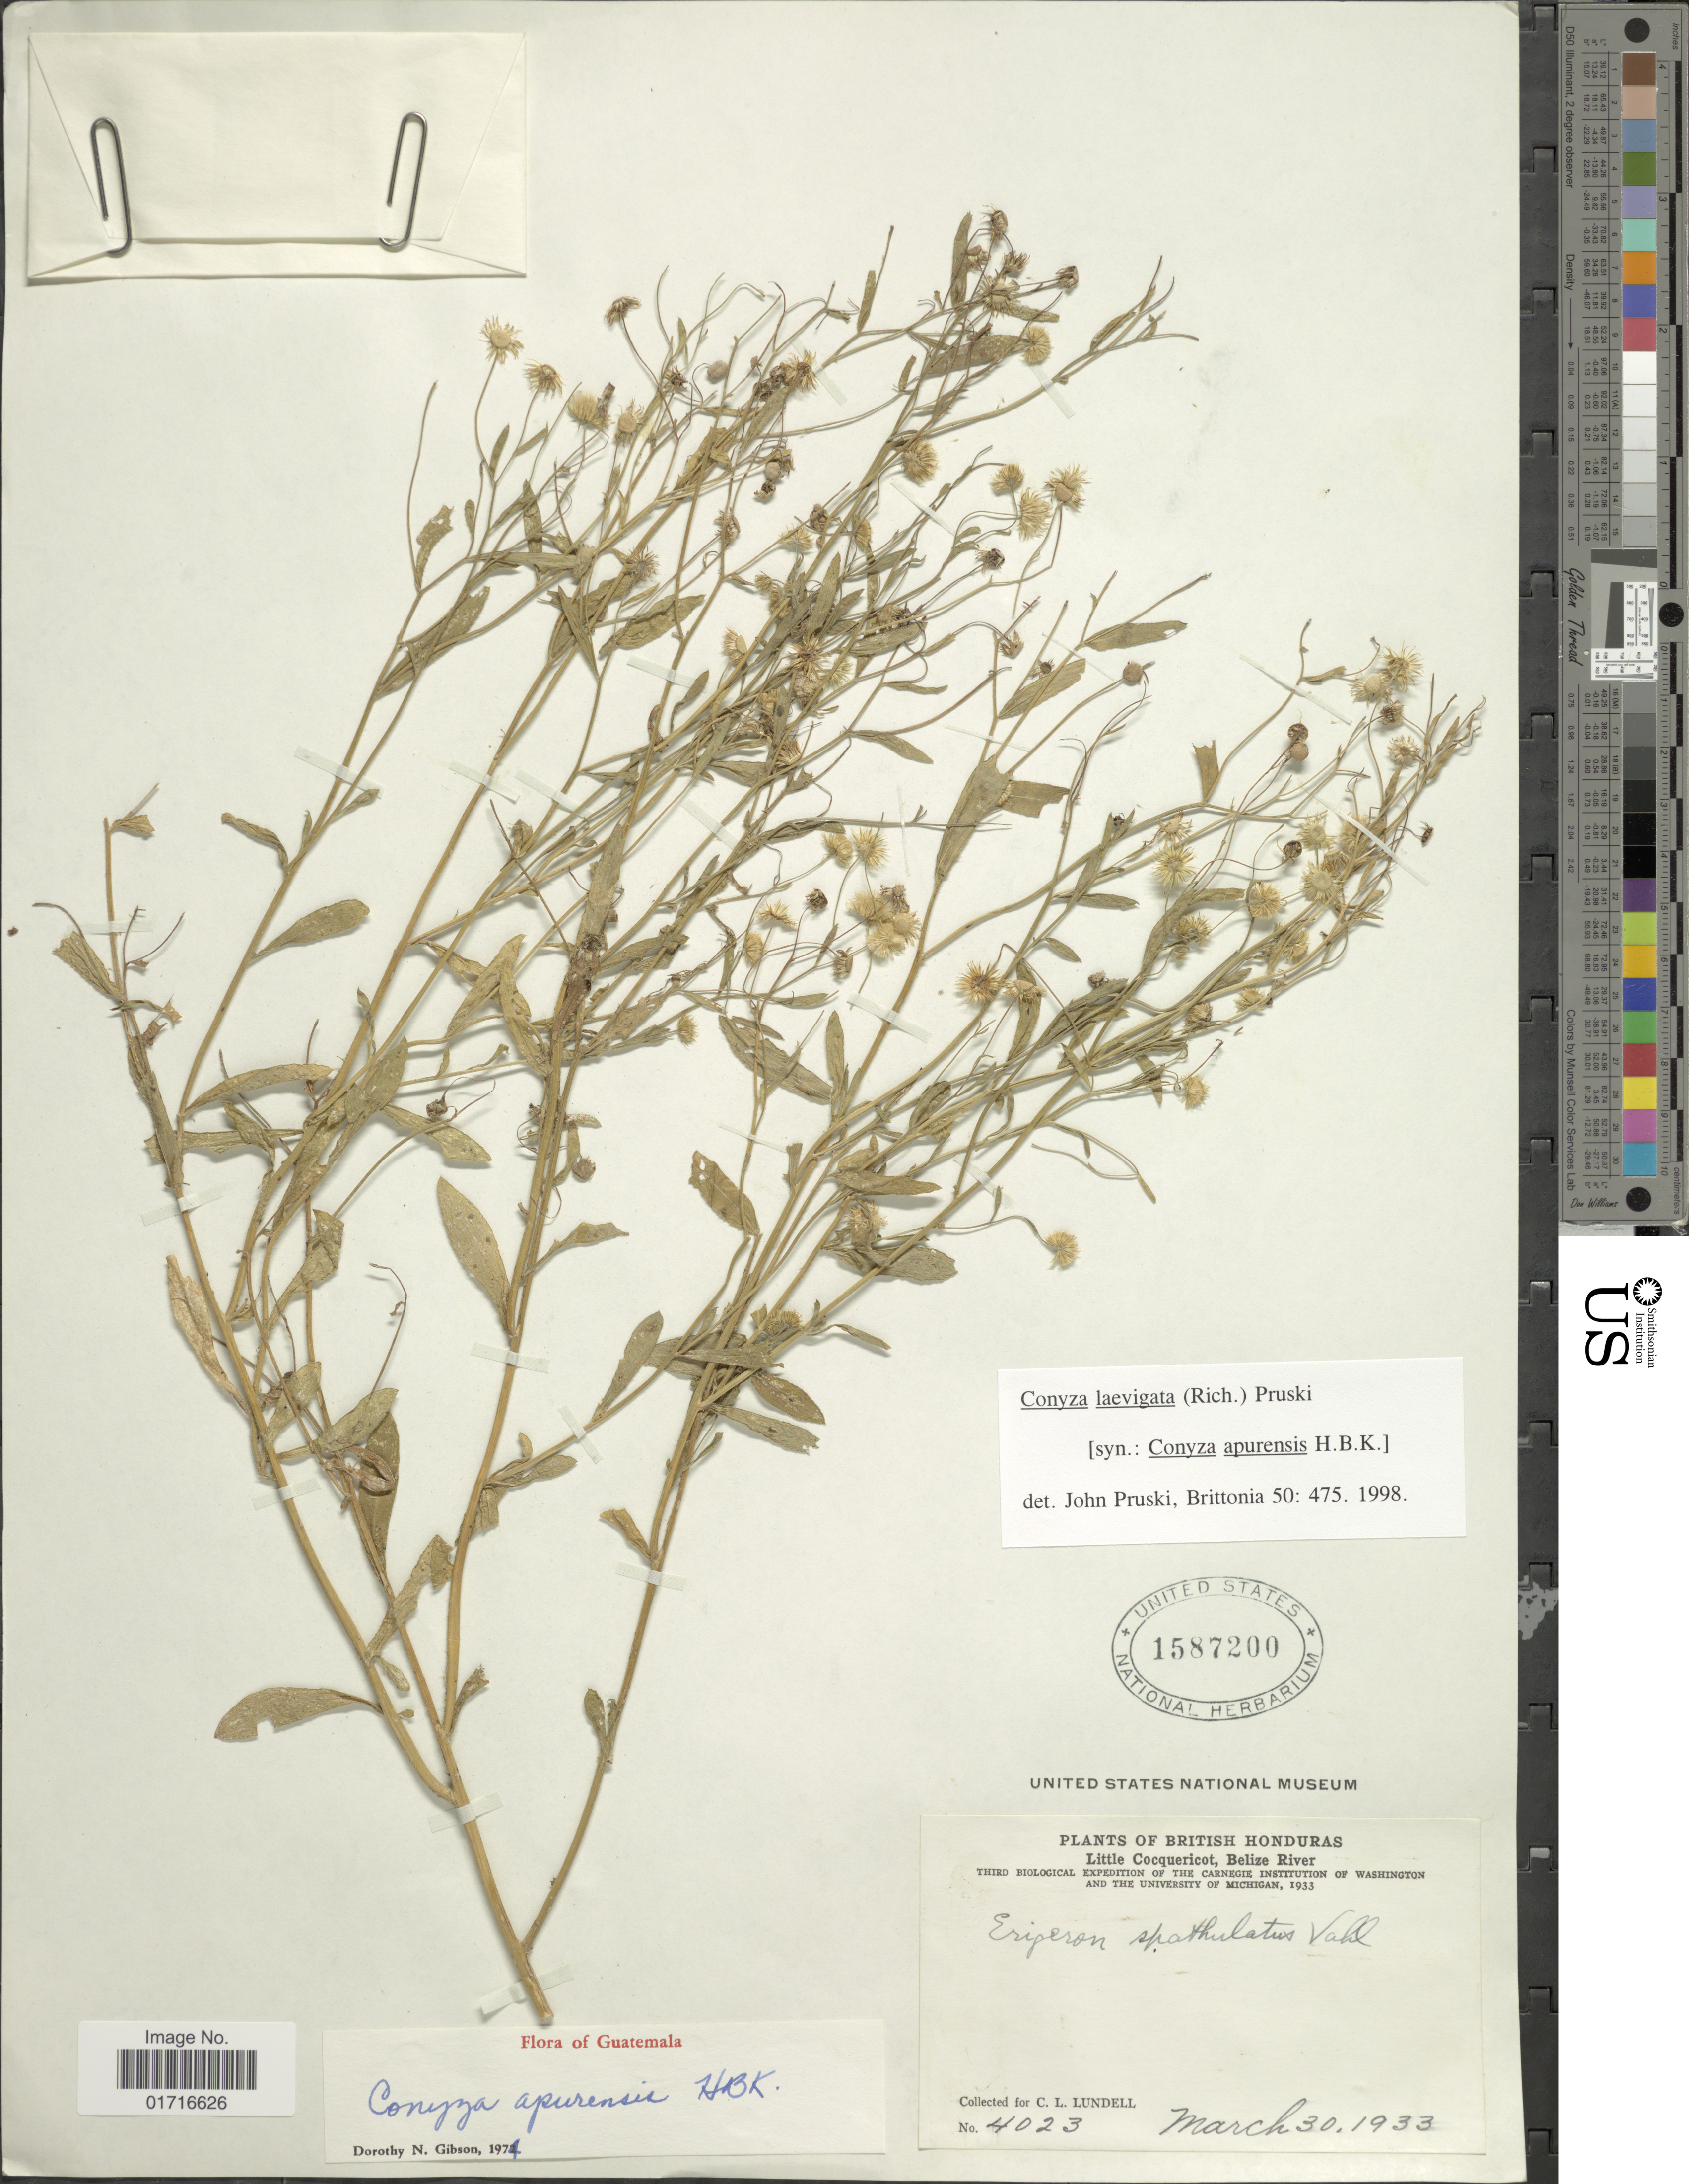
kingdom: Plantae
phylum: Tracheophyta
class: Magnoliopsida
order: Asterales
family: Asteraceae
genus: Conyza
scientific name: Conyza laevigata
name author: (Rich.) Pruski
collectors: C. L. Lundell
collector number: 4023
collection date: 1933-03-30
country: Belize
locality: Little Cocquericot, Belize River.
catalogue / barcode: US 1587200